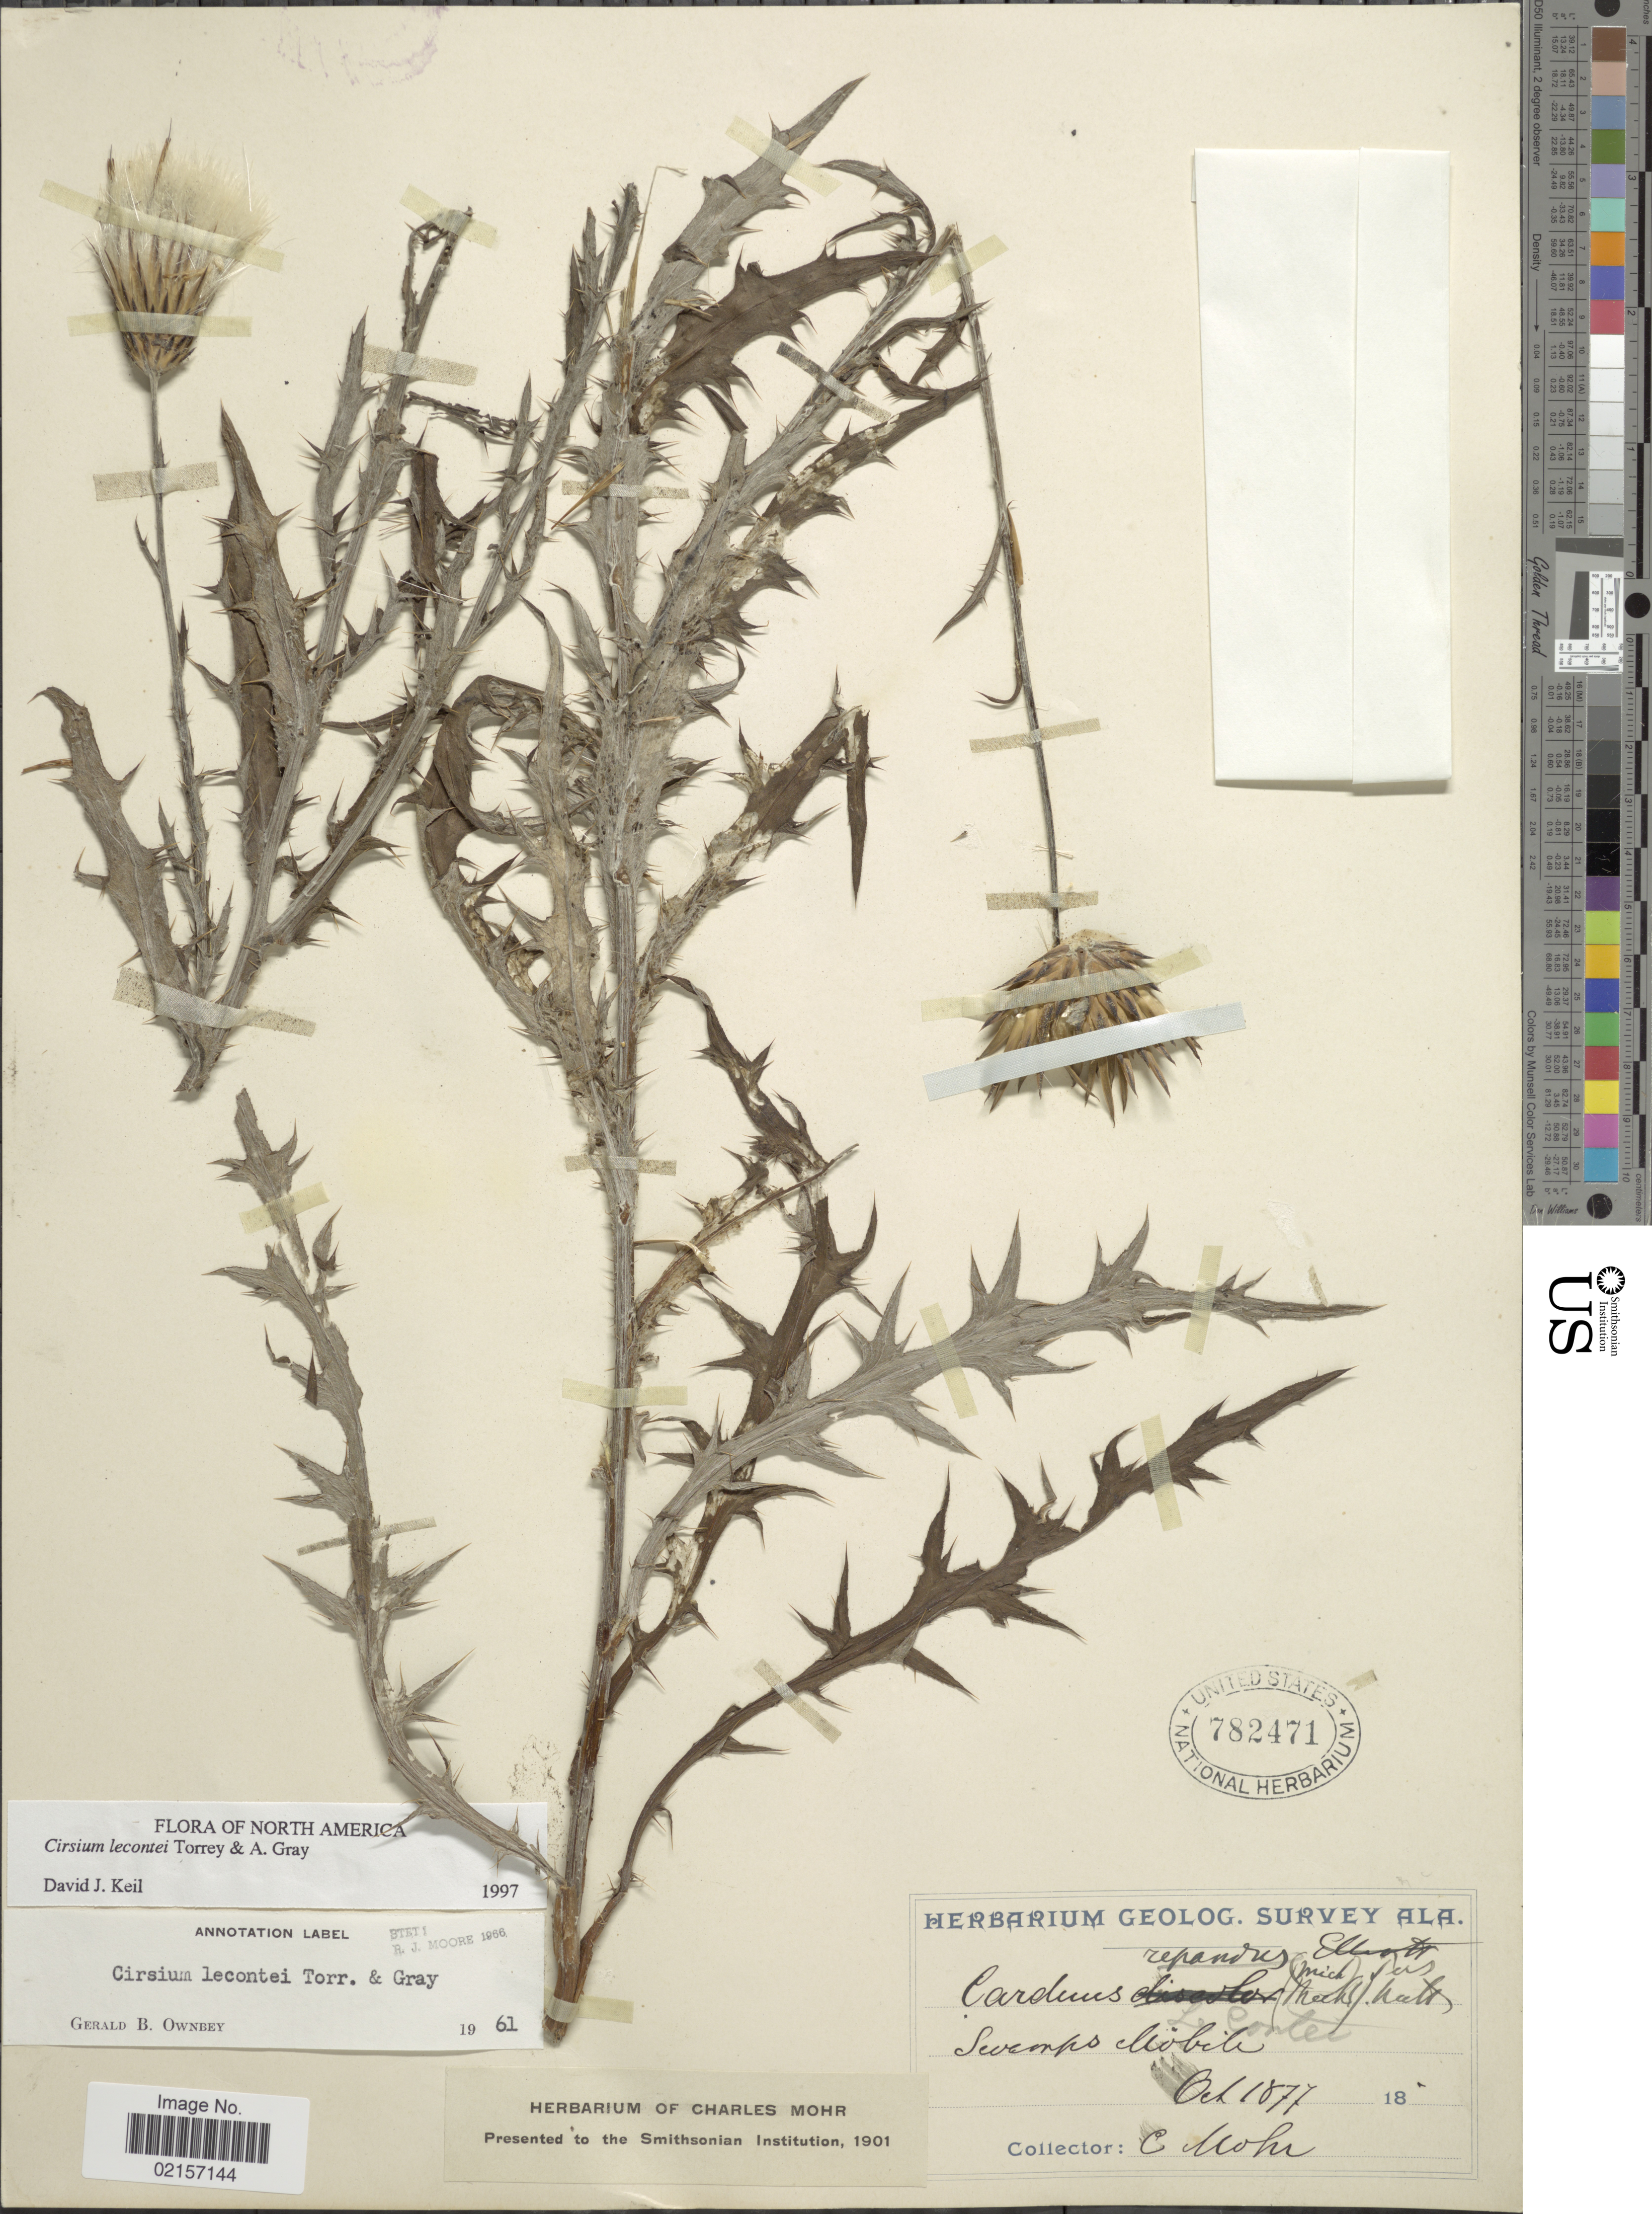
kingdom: Plantae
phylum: Tracheophyta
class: Magnoliopsida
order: Asterales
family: Asteraceae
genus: Cirsium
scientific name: Cirsium lecontei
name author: Torr. & A. Gray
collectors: C. T. Mohr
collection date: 1877-10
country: United States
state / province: Alabama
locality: Swamps Mobile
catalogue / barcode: US 782471